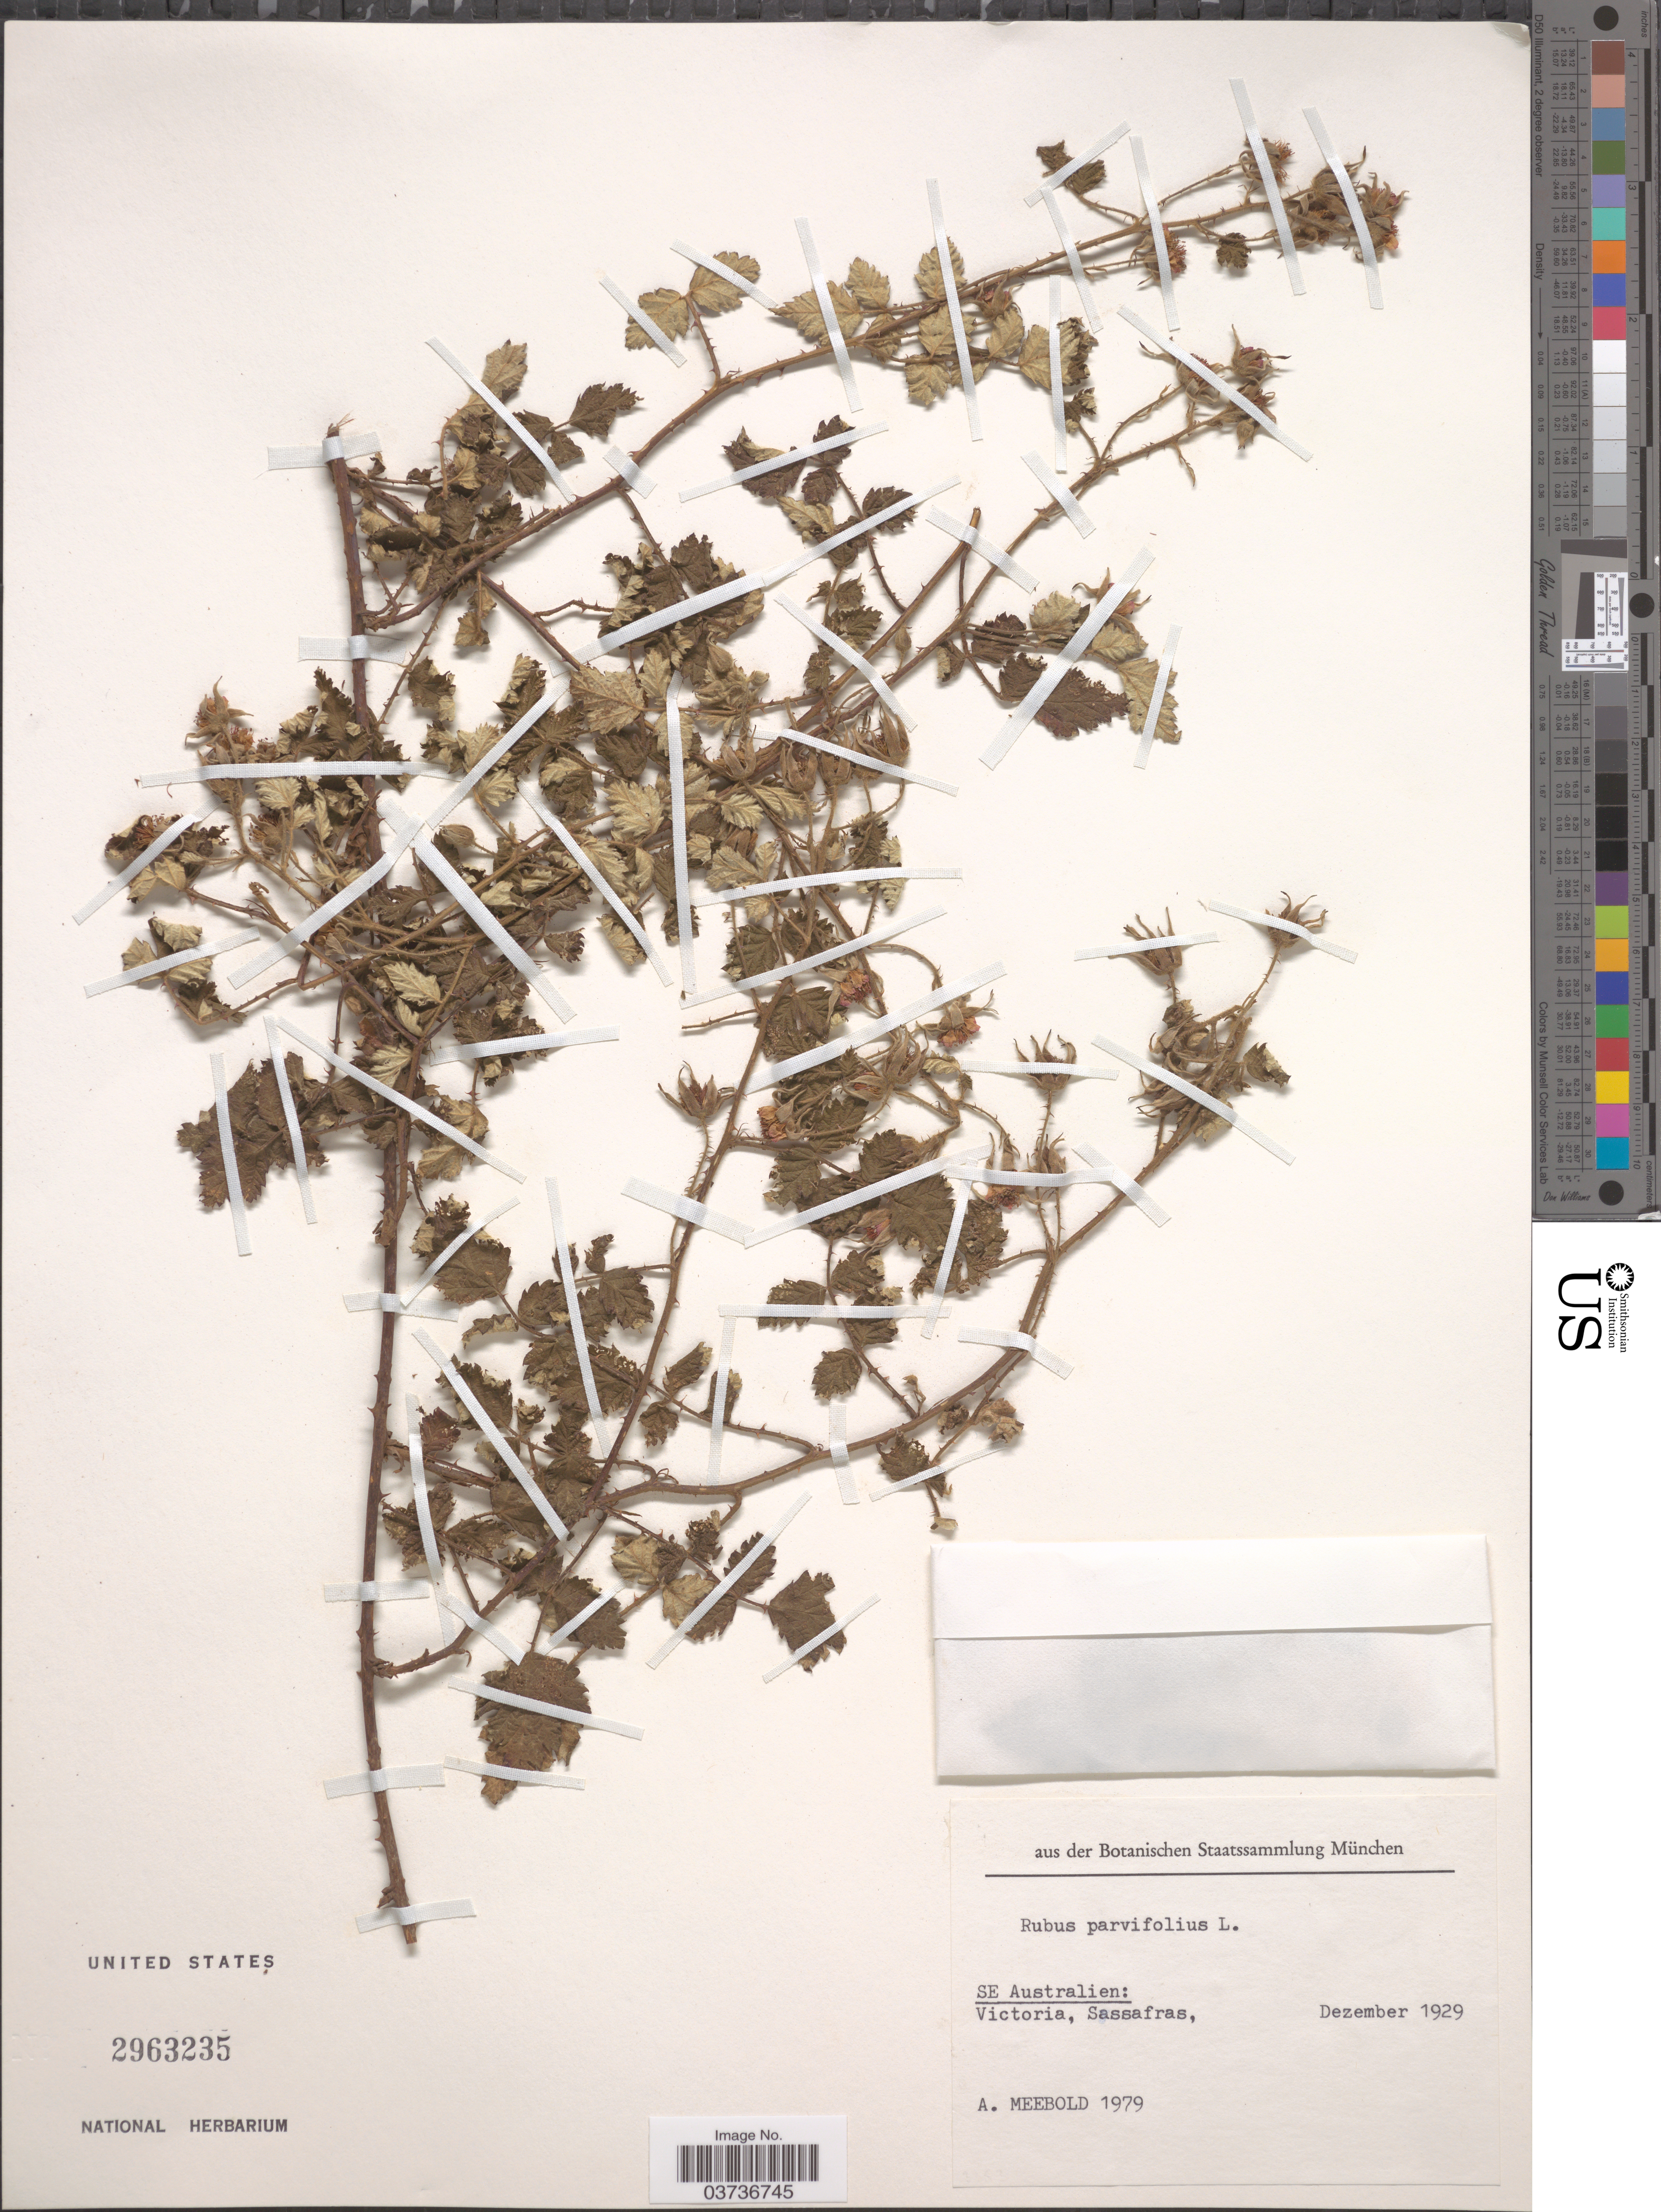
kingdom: Plantae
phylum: Tracheophyta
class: Magnoliopsida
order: Rosales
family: Rosaceae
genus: Rubus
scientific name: Rubus parvifolius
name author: L.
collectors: A. Meebold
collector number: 1979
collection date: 1929-12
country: Australia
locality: SE Australien: Victoria, Sassafras.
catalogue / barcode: US 2963235